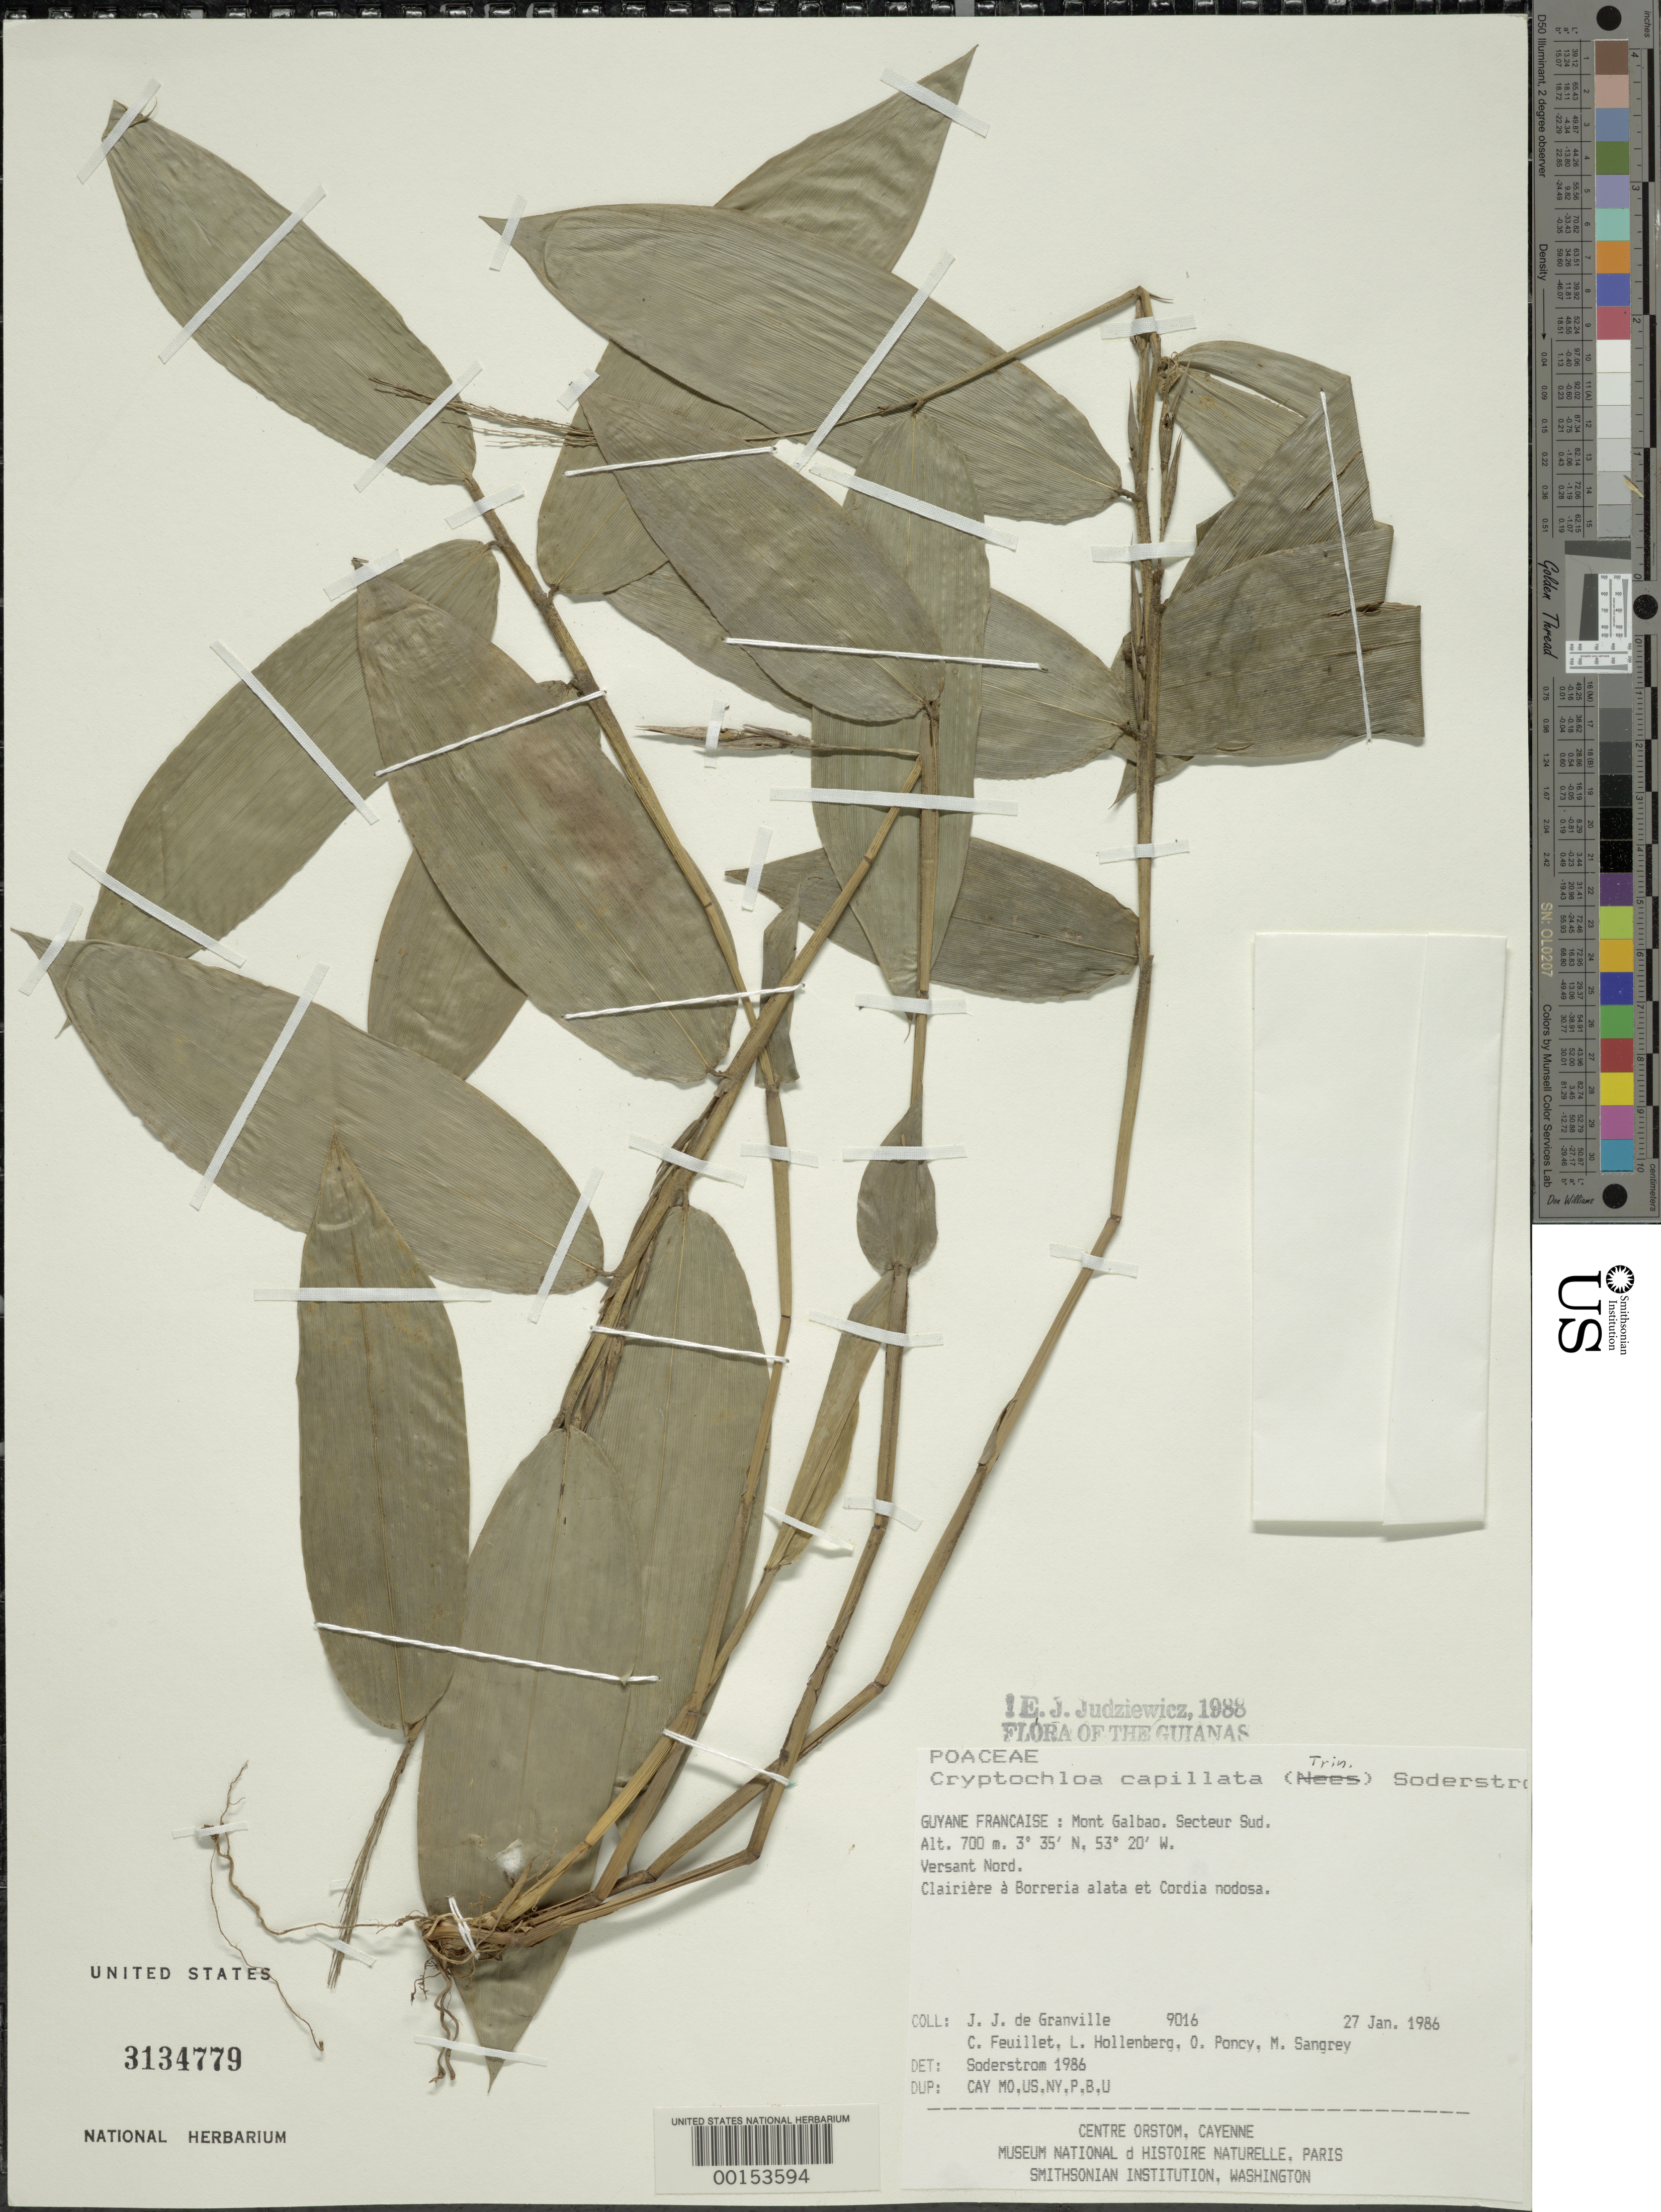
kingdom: Plantae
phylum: Tracheophyta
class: Liliopsida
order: Poales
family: Poaceae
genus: Cryptochloa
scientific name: Cryptochloa capillata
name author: (Trin.) Soderstr.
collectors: J.-J. de Granville, C. Feuillet, L. Hollenberg, O. Poncy & M. S. Sangrey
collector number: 9016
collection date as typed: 27 Jan 1986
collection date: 1986-01-27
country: French Guiana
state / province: Cayenne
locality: Mount galbao, secteur sud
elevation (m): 700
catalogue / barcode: US 3134779